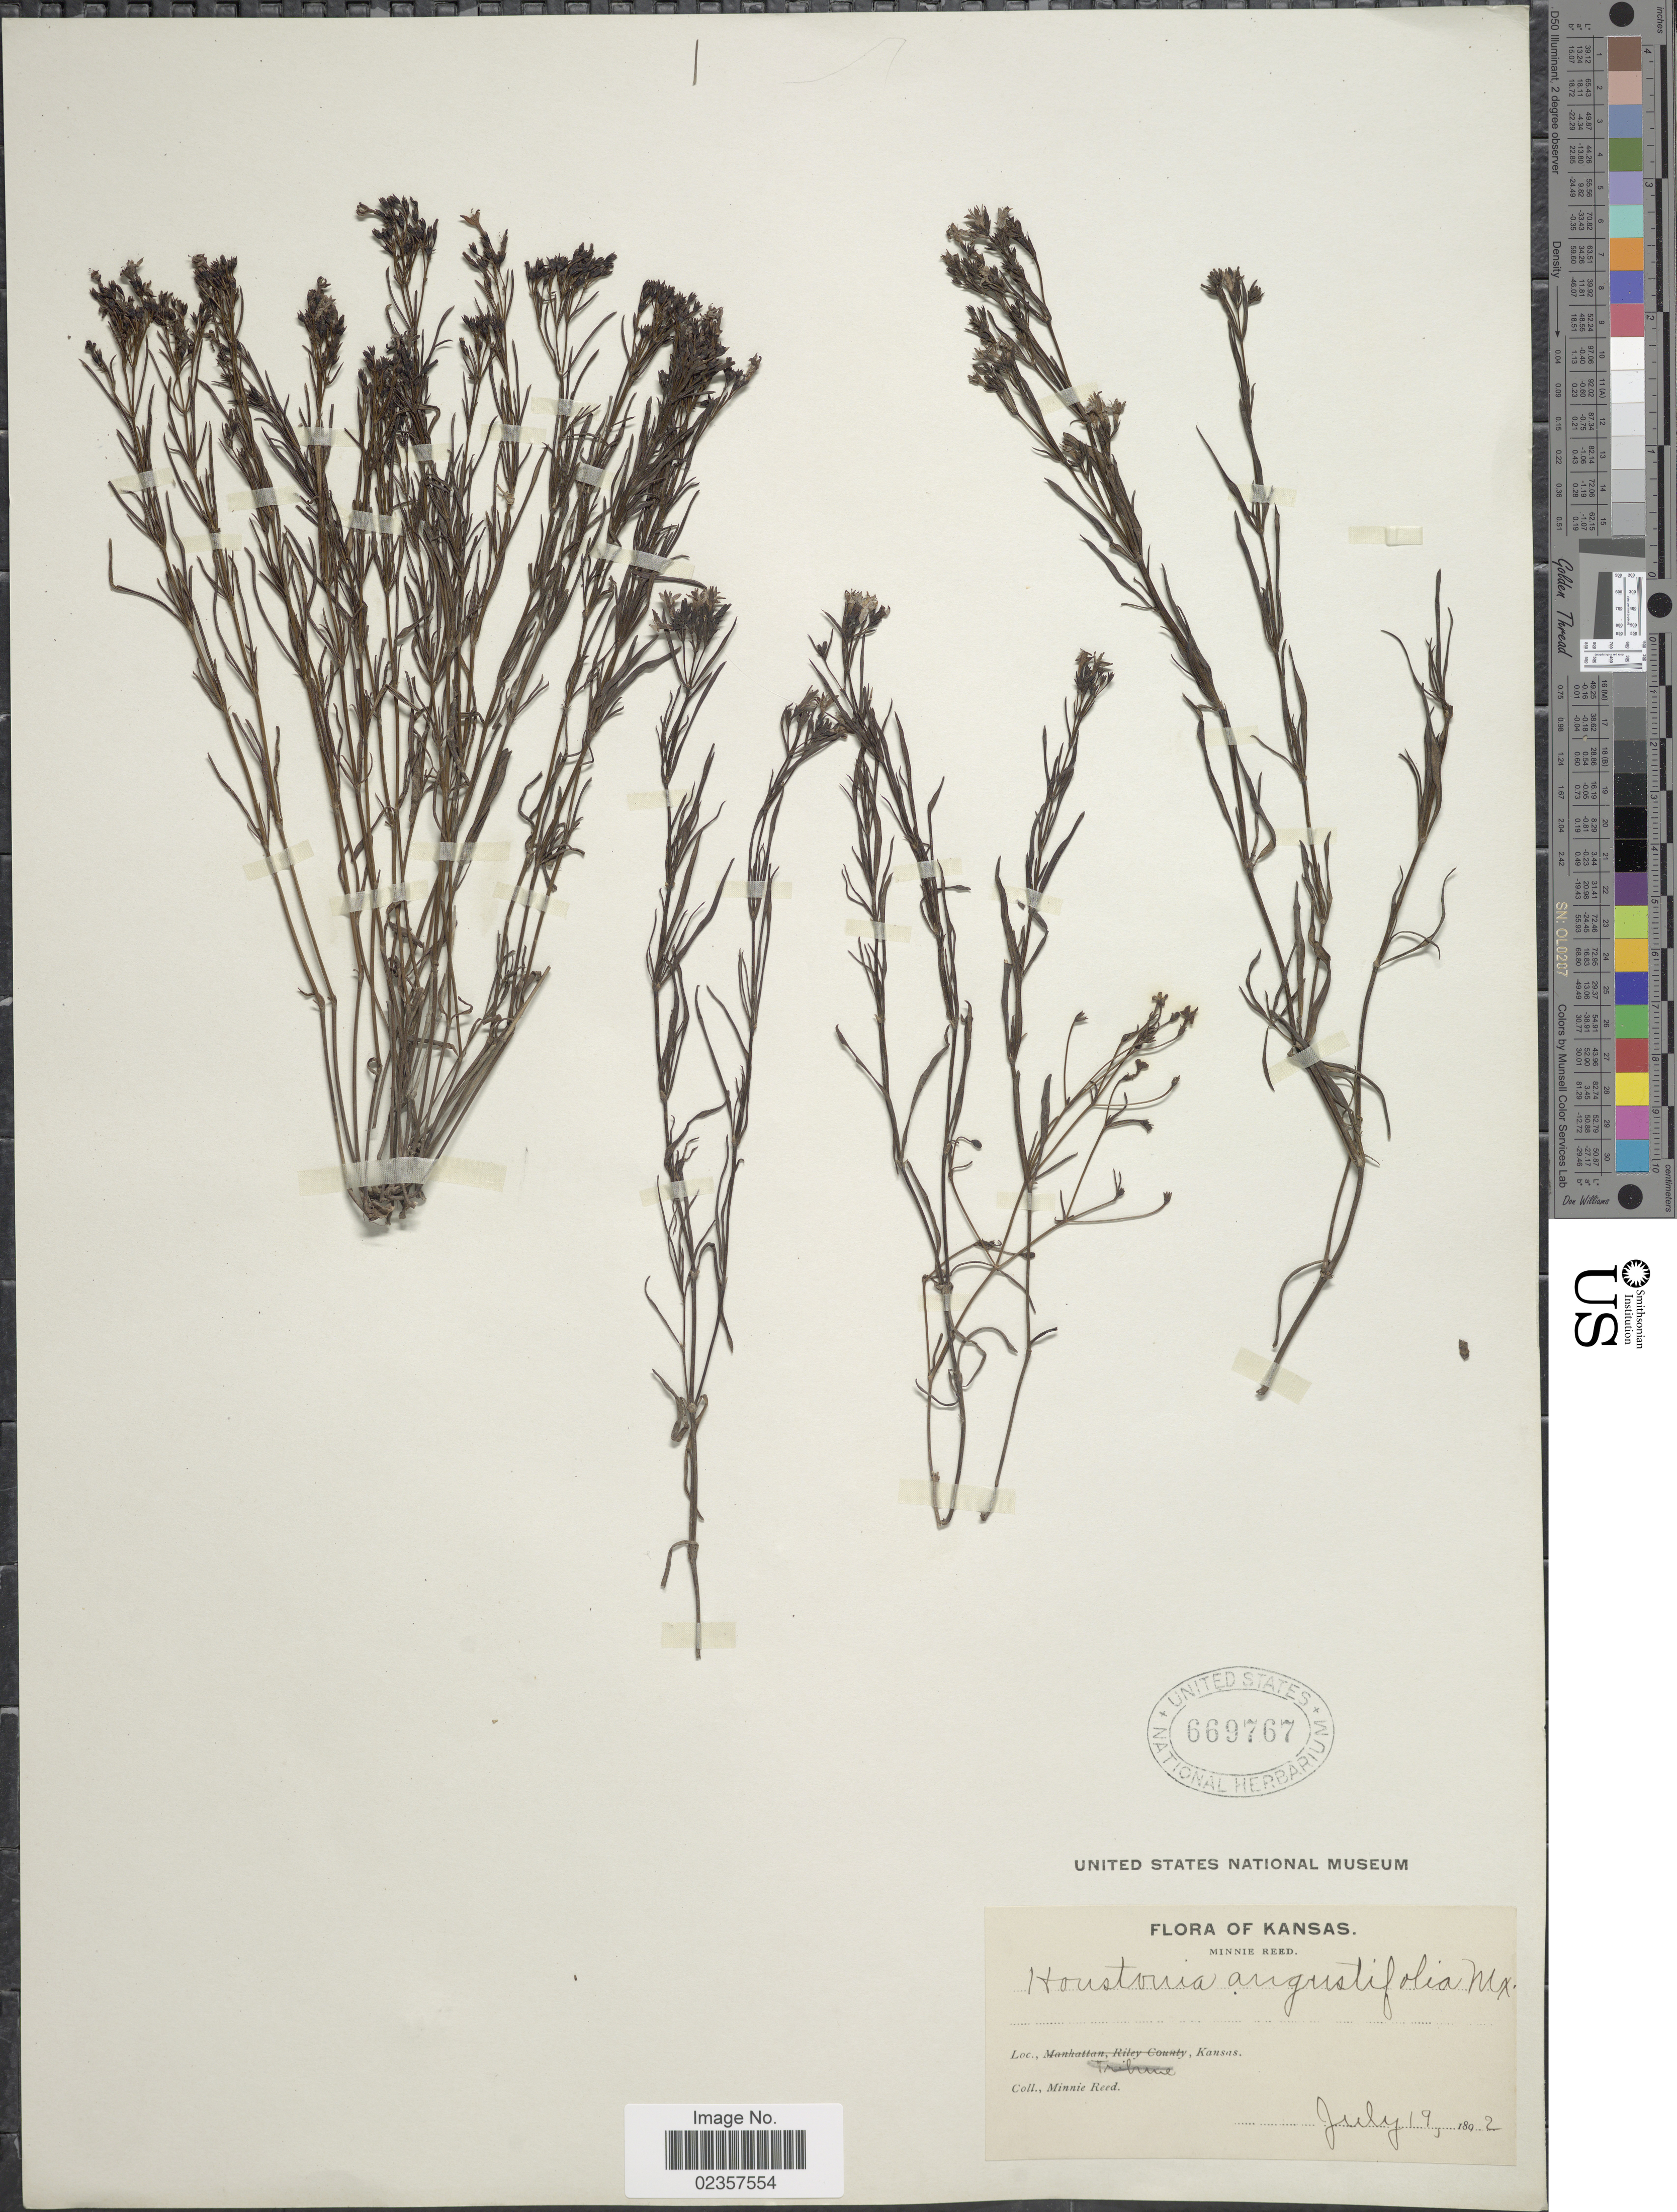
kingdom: Plantae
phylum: Tracheophyta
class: Magnoliopsida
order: Gentianales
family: Rubiaceae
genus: Houstonia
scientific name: Houstonia nigricans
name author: (Lam.) Fernald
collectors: M. Reed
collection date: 1892-07-19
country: United States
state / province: Kansas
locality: Tribune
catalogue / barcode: US 669767